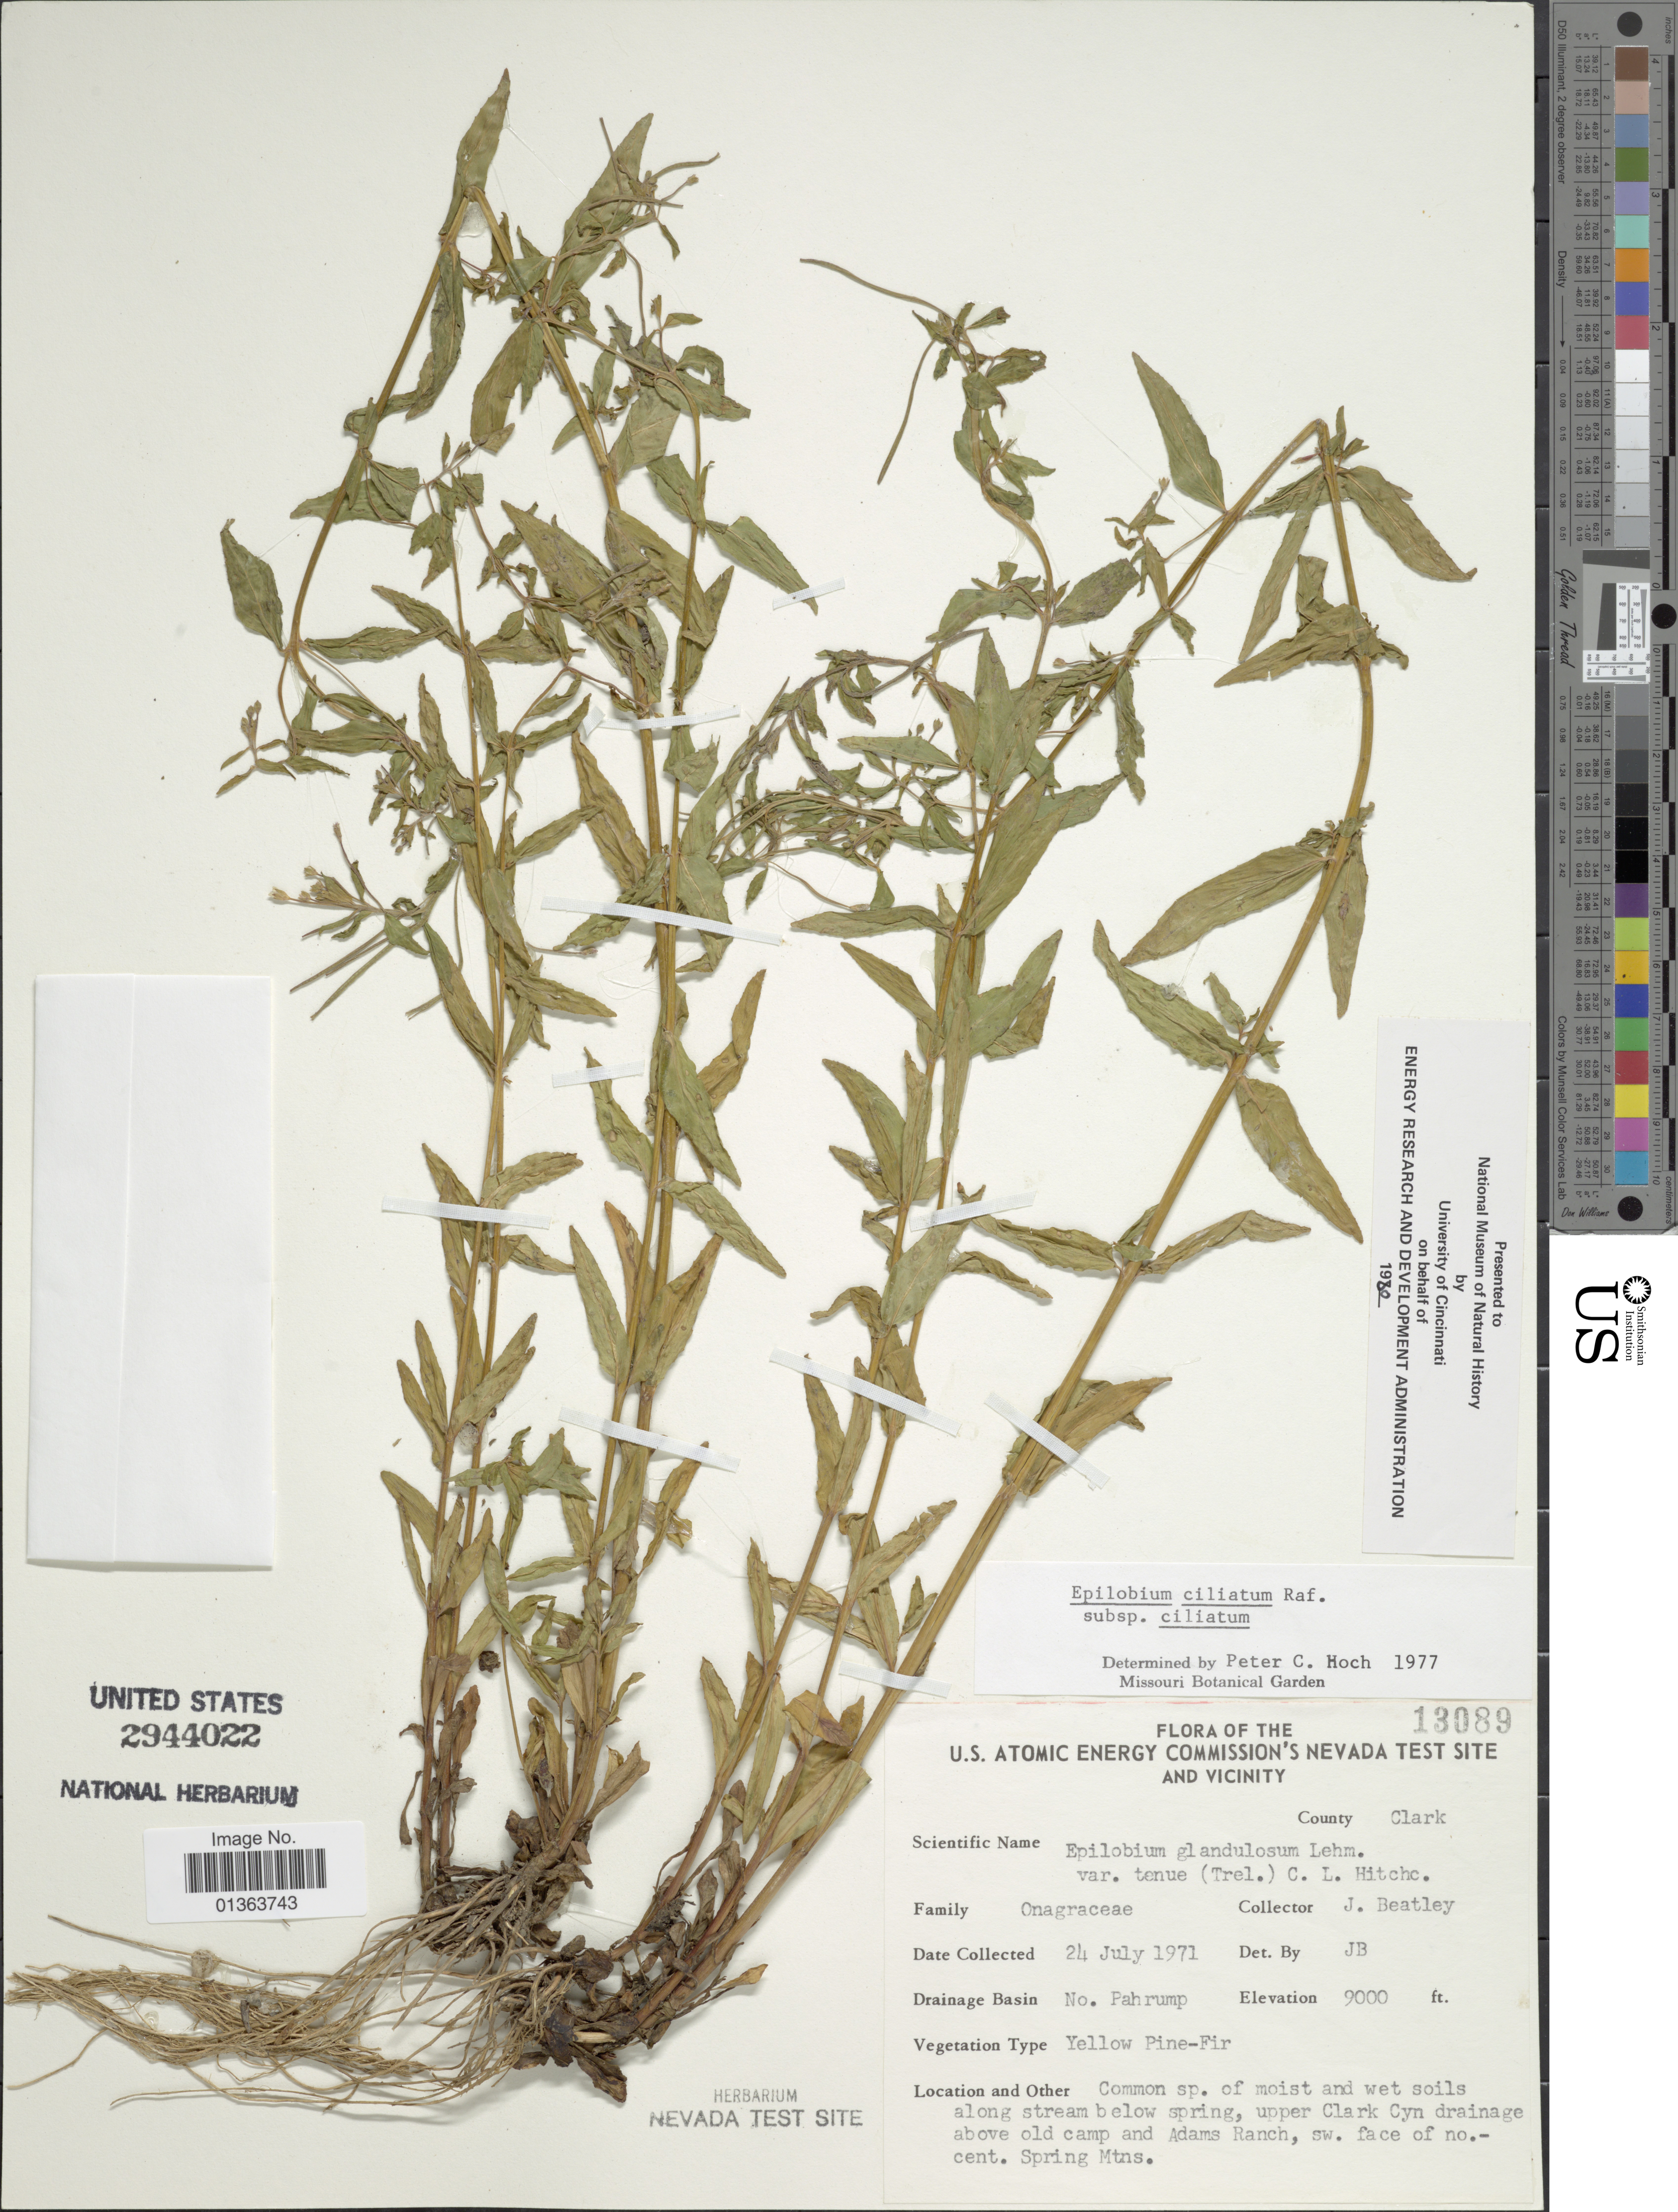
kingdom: Plantae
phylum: Tracheophyta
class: Magnoliopsida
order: Myrtales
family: Onagraceae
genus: Epilobium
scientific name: Epilobium ciliatum subsp. ciliatum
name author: Raf.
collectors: J. C. Beatley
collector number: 13089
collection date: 1971-07-24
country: United States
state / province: Nevada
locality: U.S. Atomic Energy Commission's Nevada Test Site and Vicinity. County Clark. Drainage Basin No. Pahrump. Common so. of moist and wet soils along stream below spring, upper Clark Cyn drainage above old camp and Adams Ranch, sw. face of no.cent. Spring Mtns.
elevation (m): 2743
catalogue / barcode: US 2944022